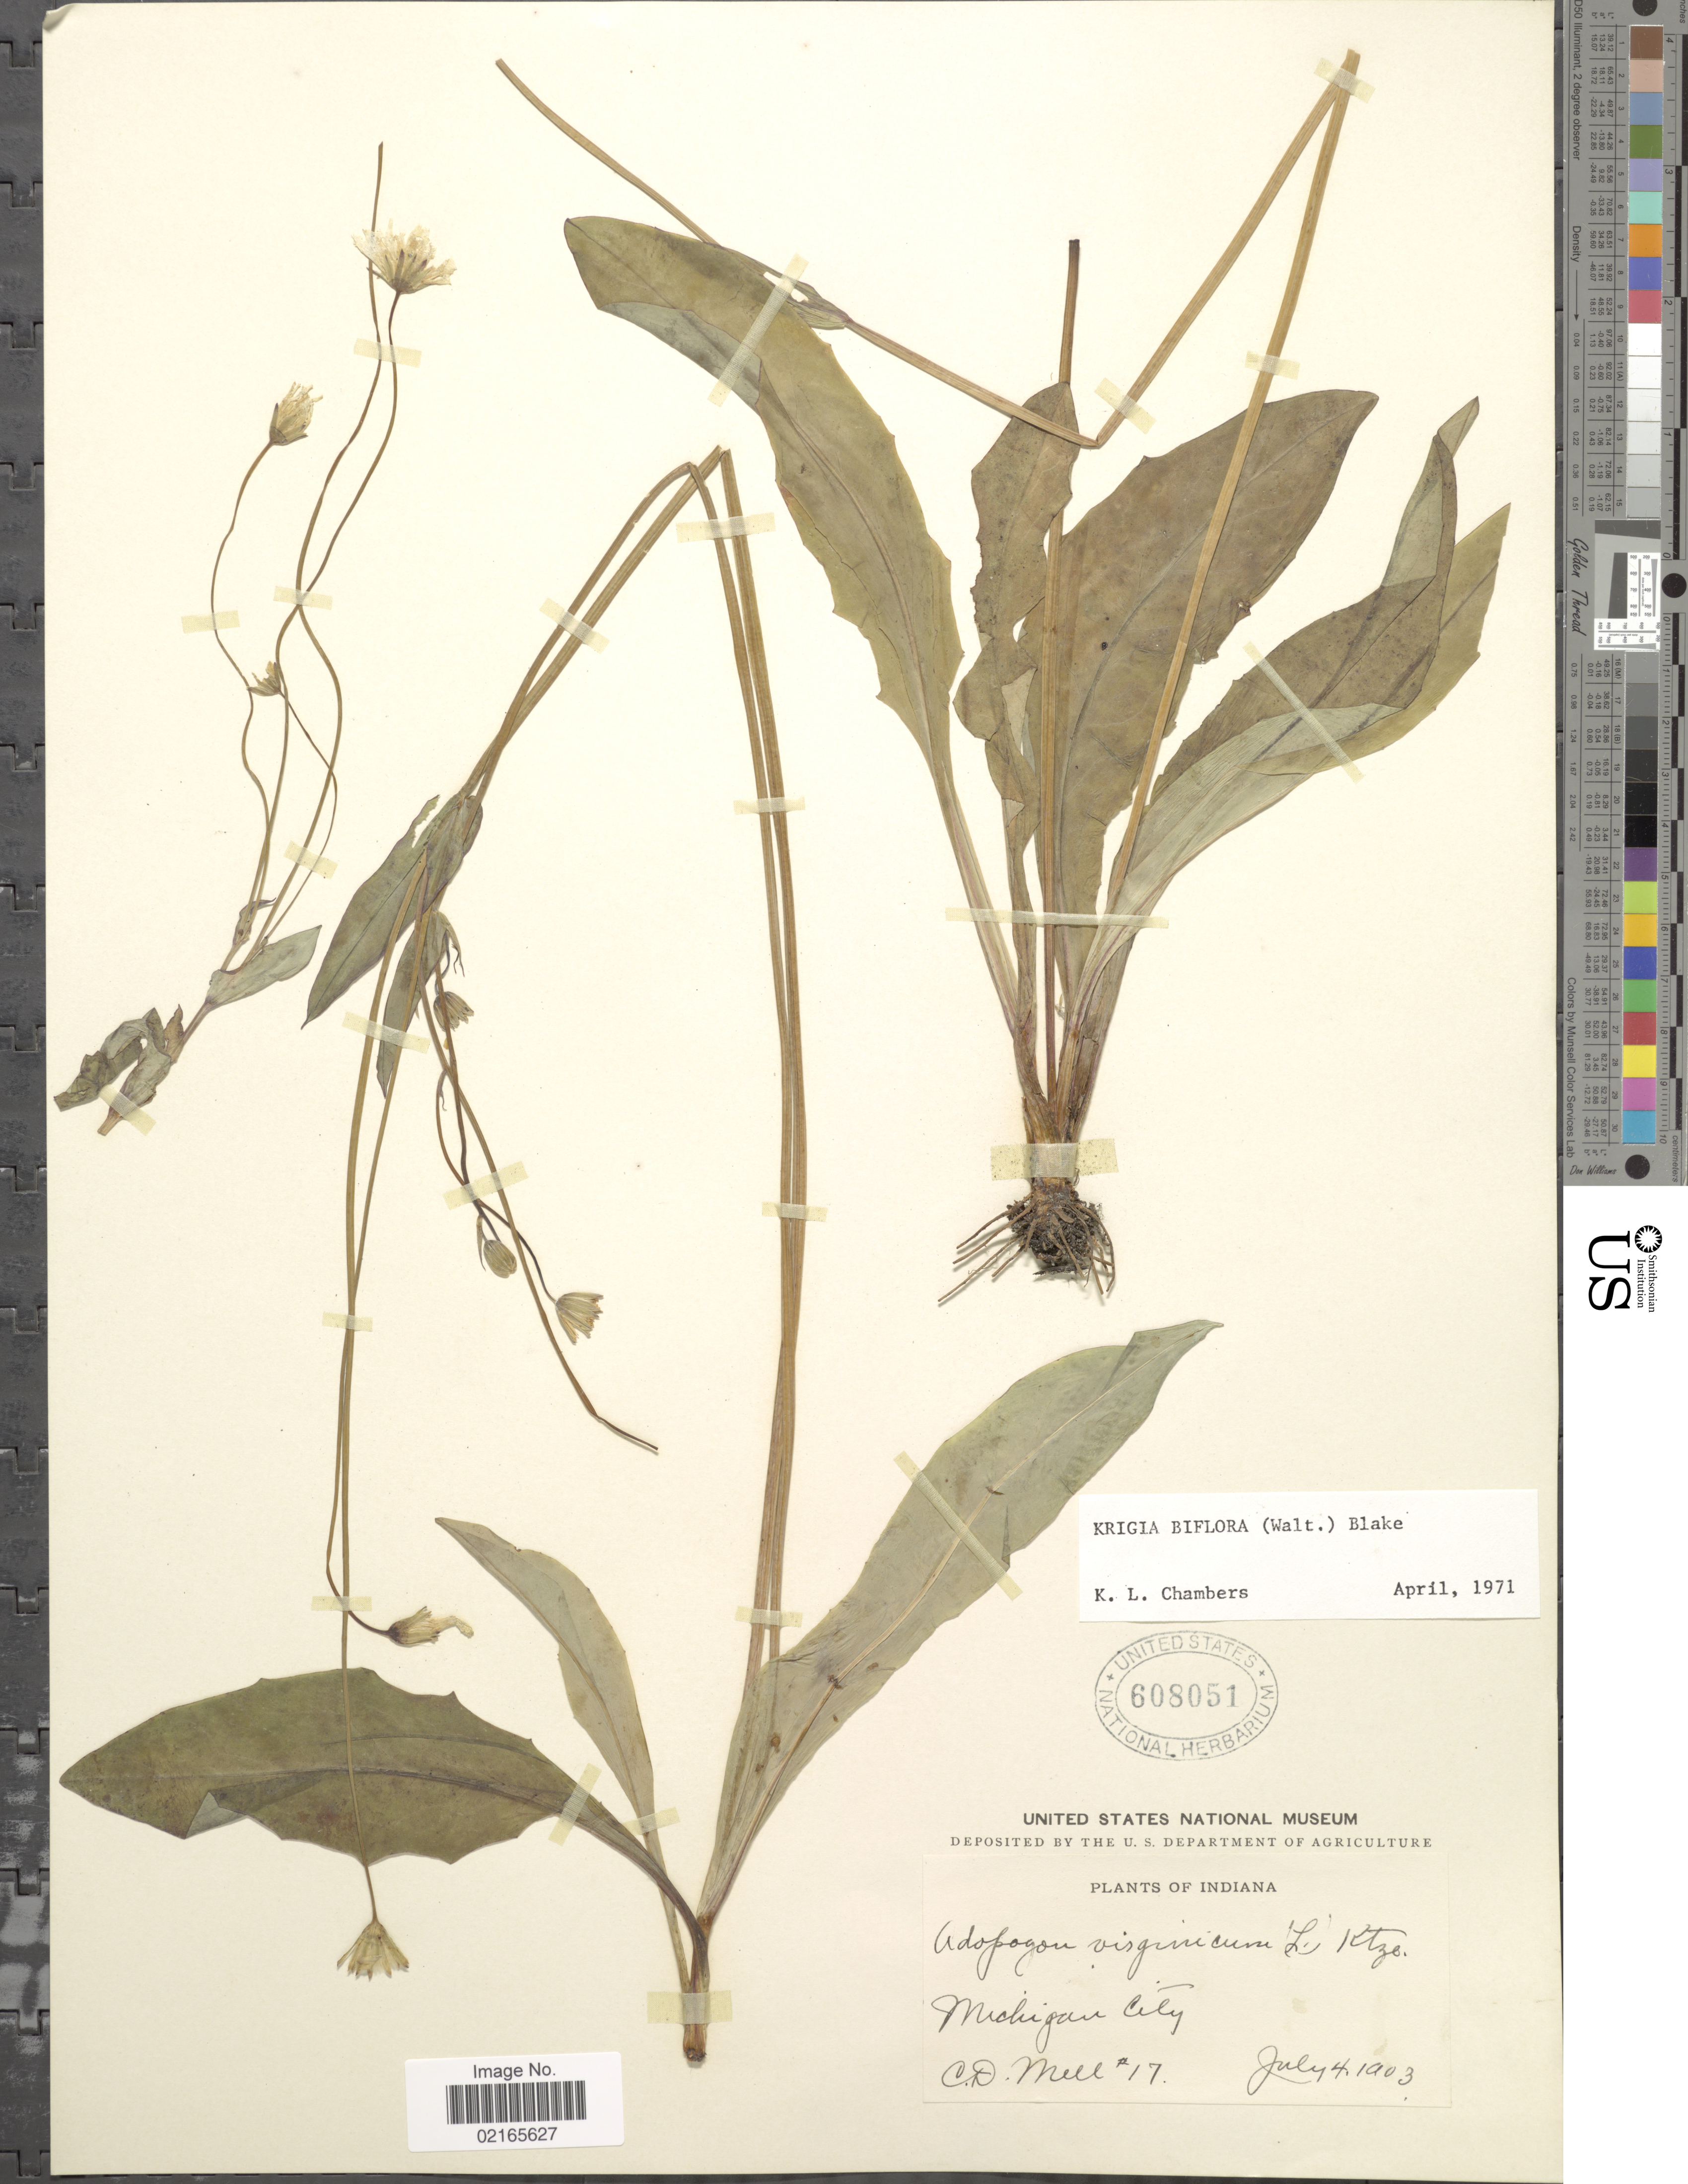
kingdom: Plantae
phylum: Tracheophyta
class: Magnoliopsida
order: Asterales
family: Asteraceae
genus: Krigia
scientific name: Krigia biflora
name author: (Walter) S.F. Blake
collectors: C. D. Mill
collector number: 17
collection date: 1903-05-04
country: United States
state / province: Indiana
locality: Michigan City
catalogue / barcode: US 608051